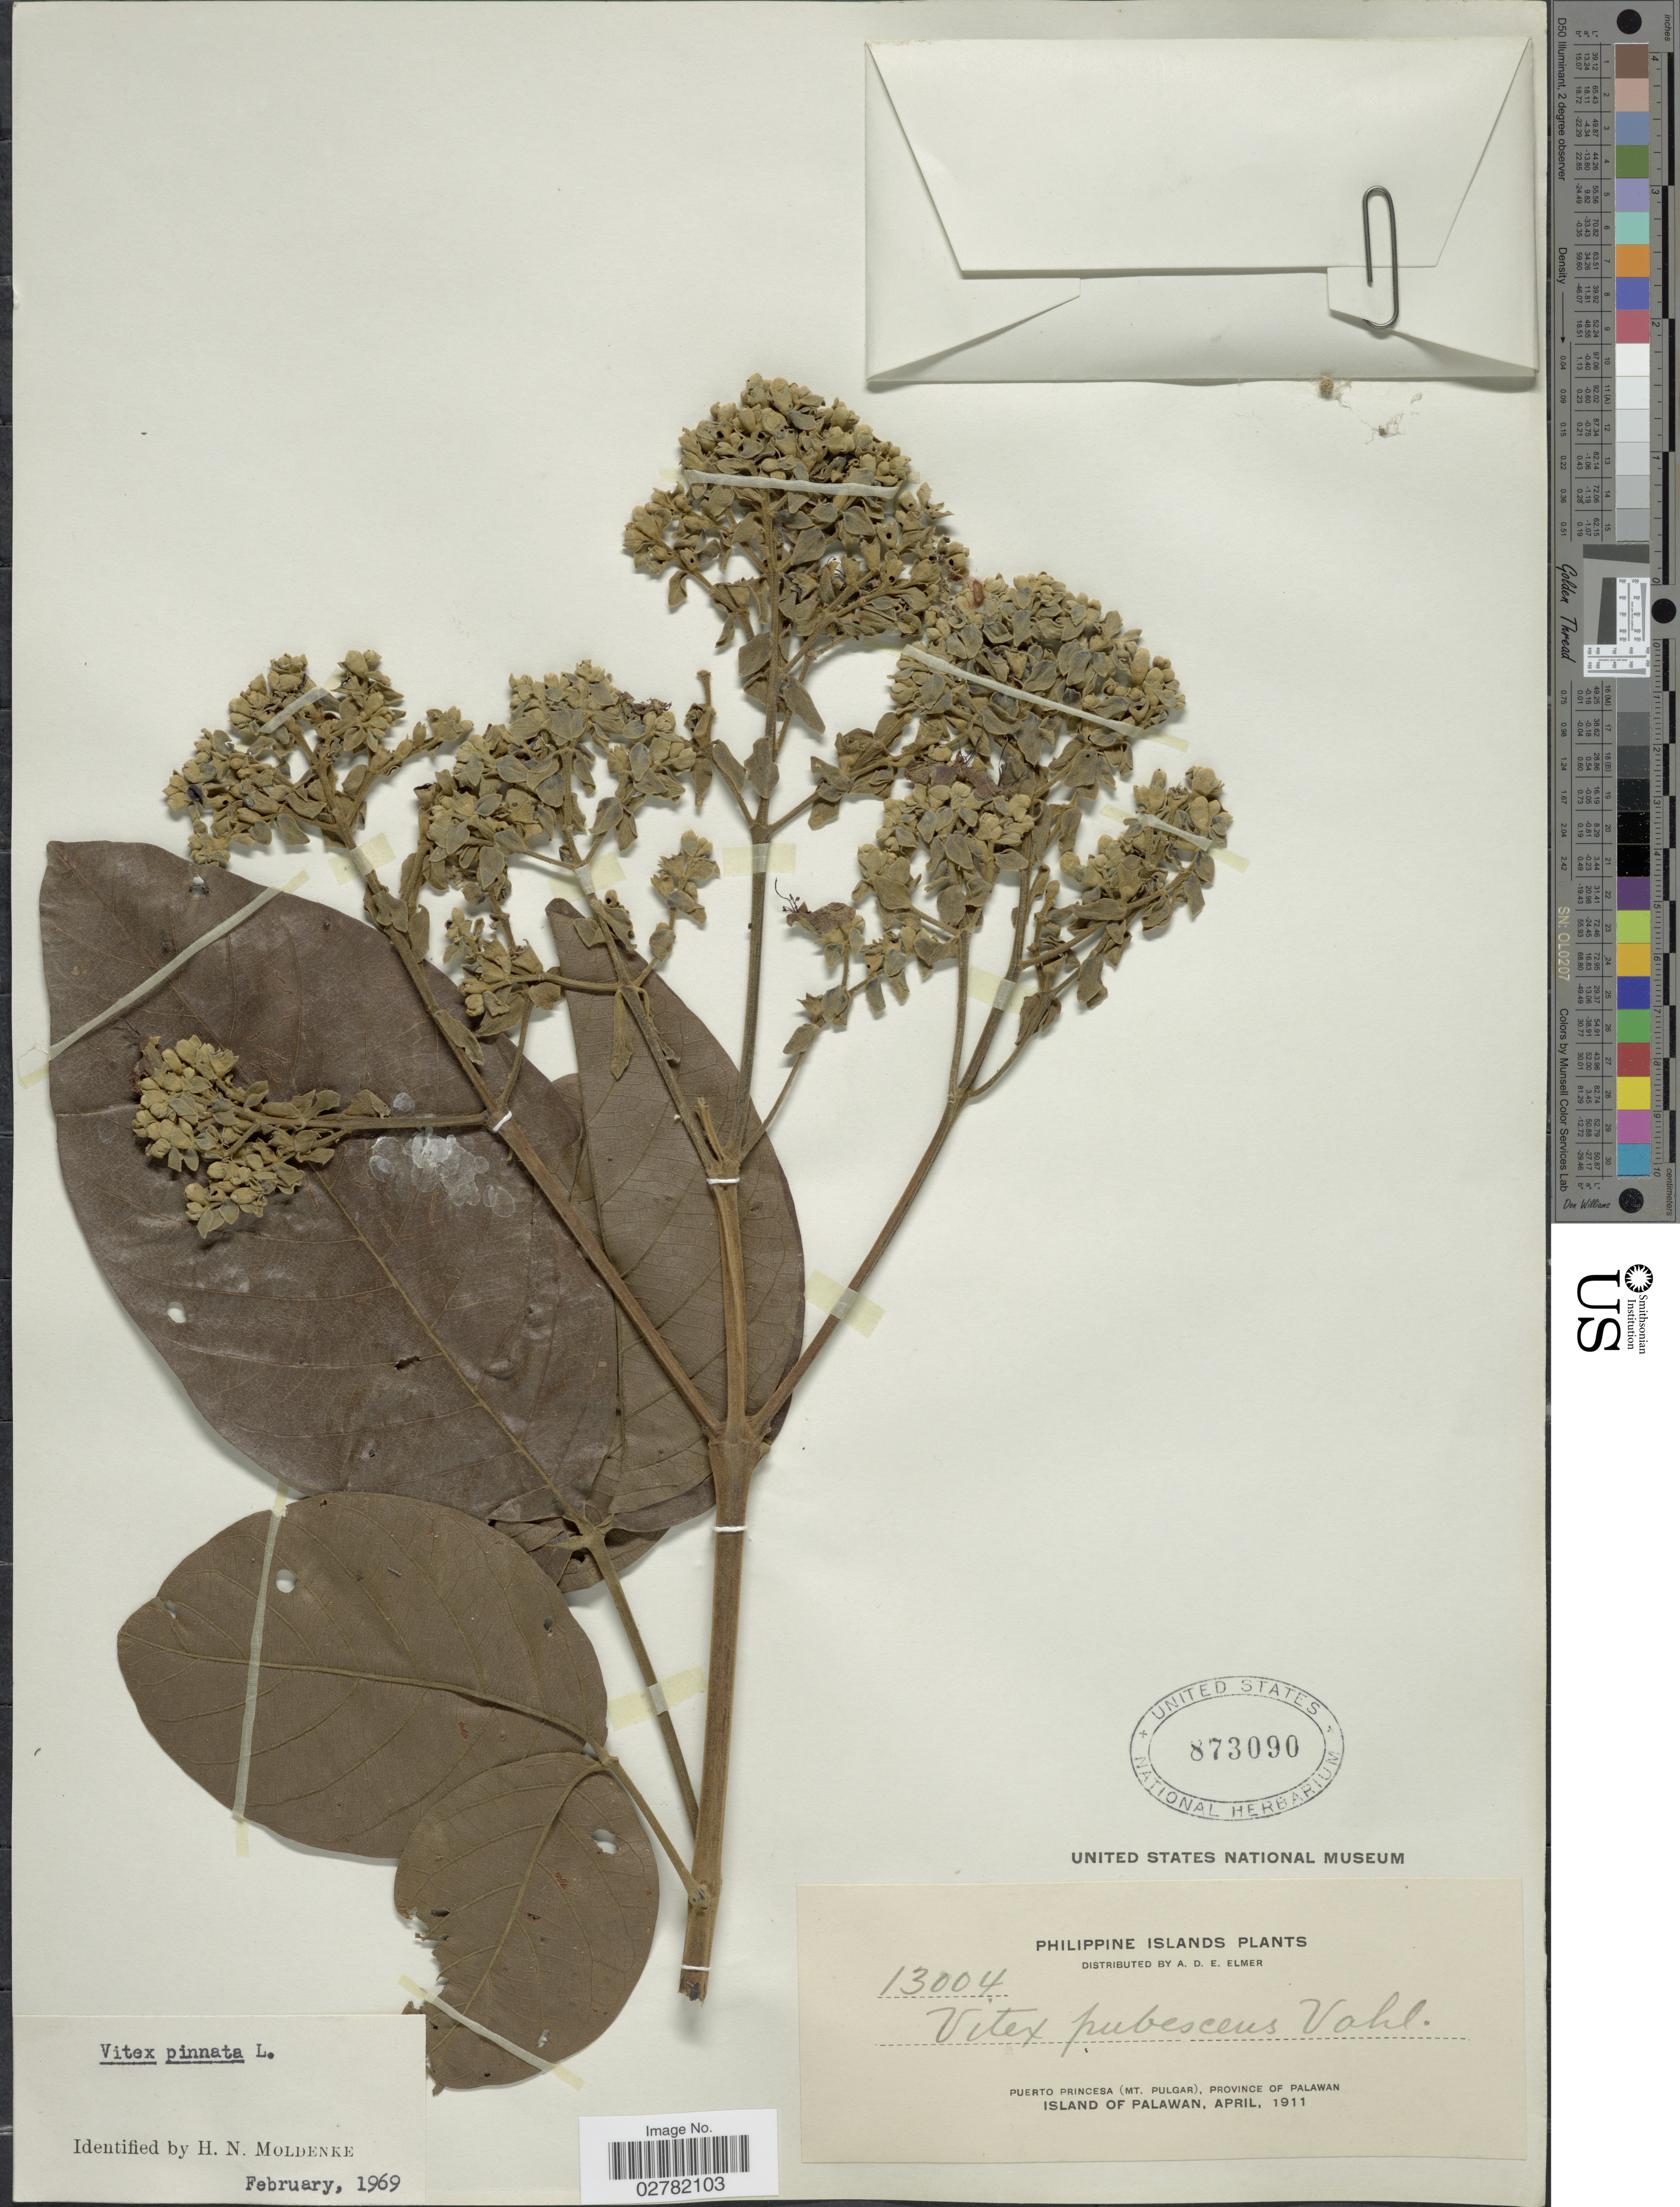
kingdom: Plantae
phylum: Tracheophyta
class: Magnoliopsida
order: Lamiales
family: Lamiaceae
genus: Vitex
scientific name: Vitex pinnata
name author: L.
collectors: A. D. E. Elmer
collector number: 13004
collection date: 1911-04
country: Philippines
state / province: Mimaropa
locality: Philippine Islands. Puerto Princesa (Mt. Pulgar), Province of Palawan. Island of Palawan.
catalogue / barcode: US 873090